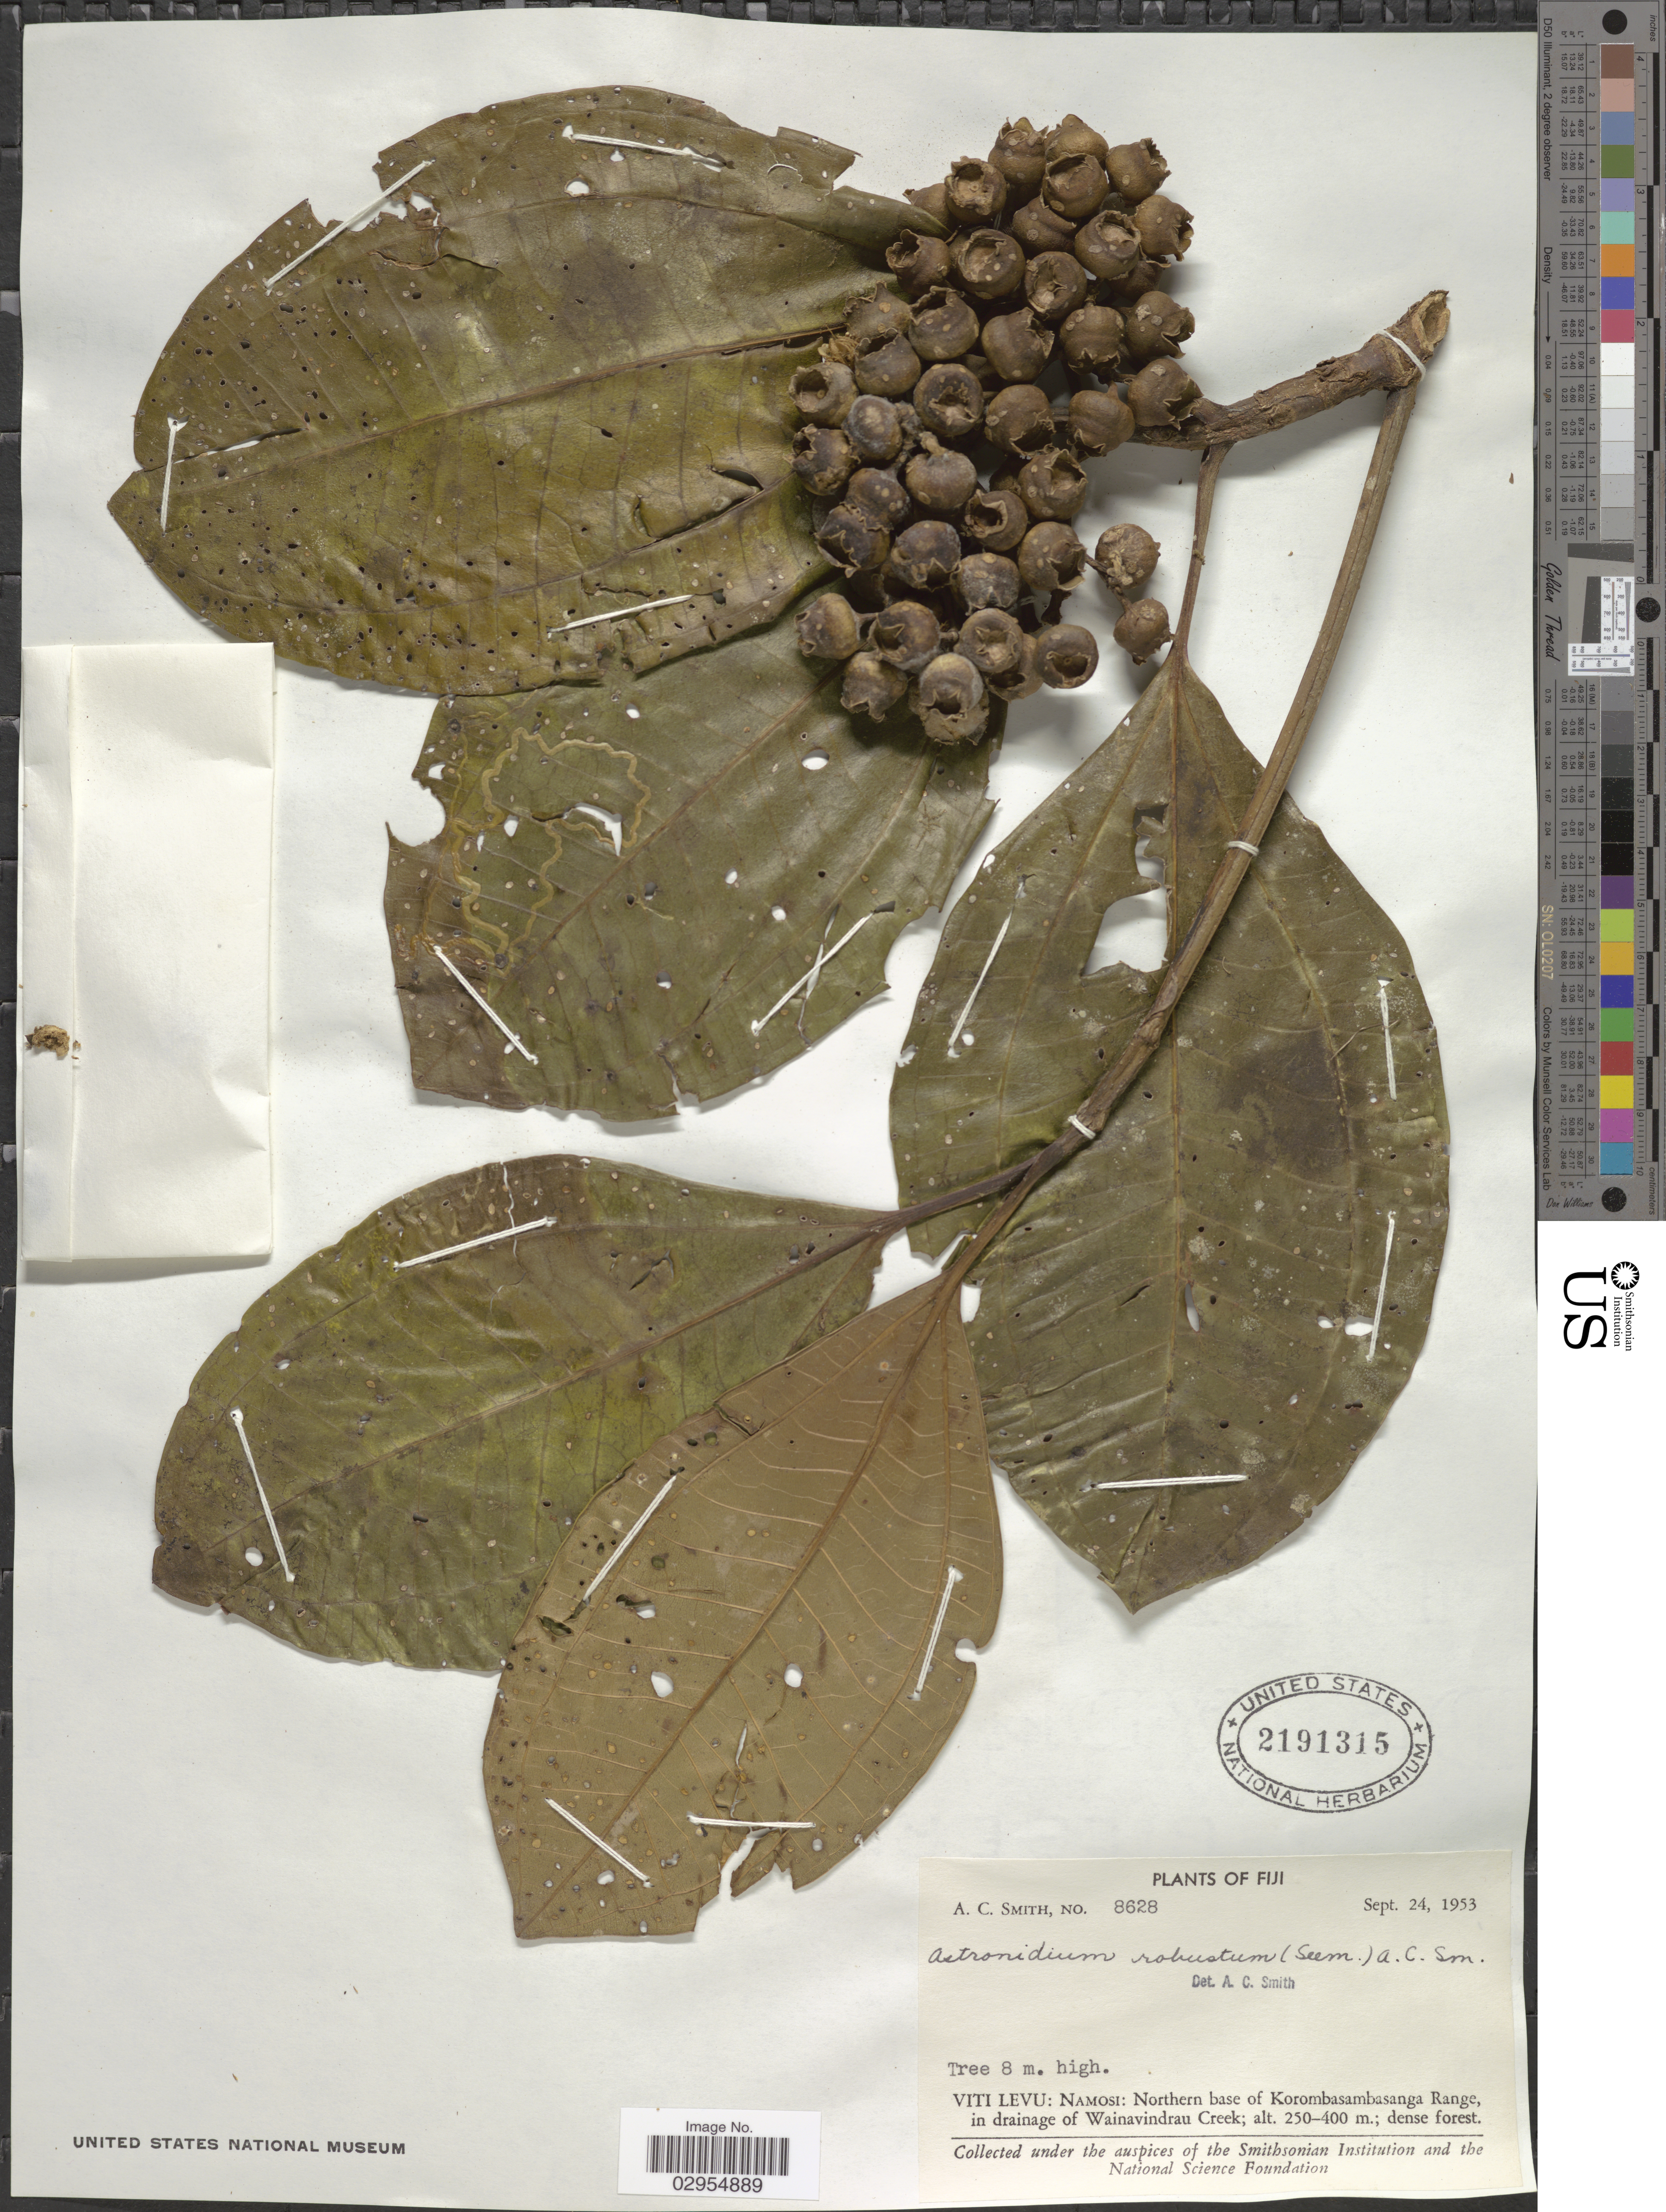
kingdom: Plantae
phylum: Tracheophyta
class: Magnoliopsida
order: Myrtales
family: Melastomataceae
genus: Astronidium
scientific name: Astronidium robustum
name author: (Seem.) A.C. Sm.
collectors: A. C. Smith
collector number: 8628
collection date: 1953-09-24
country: Fiji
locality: Viti Levu: Namosi: Northern base of Korombasambasanga Range, in drainage of Wainavindrau Creek.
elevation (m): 250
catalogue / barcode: US 2191315